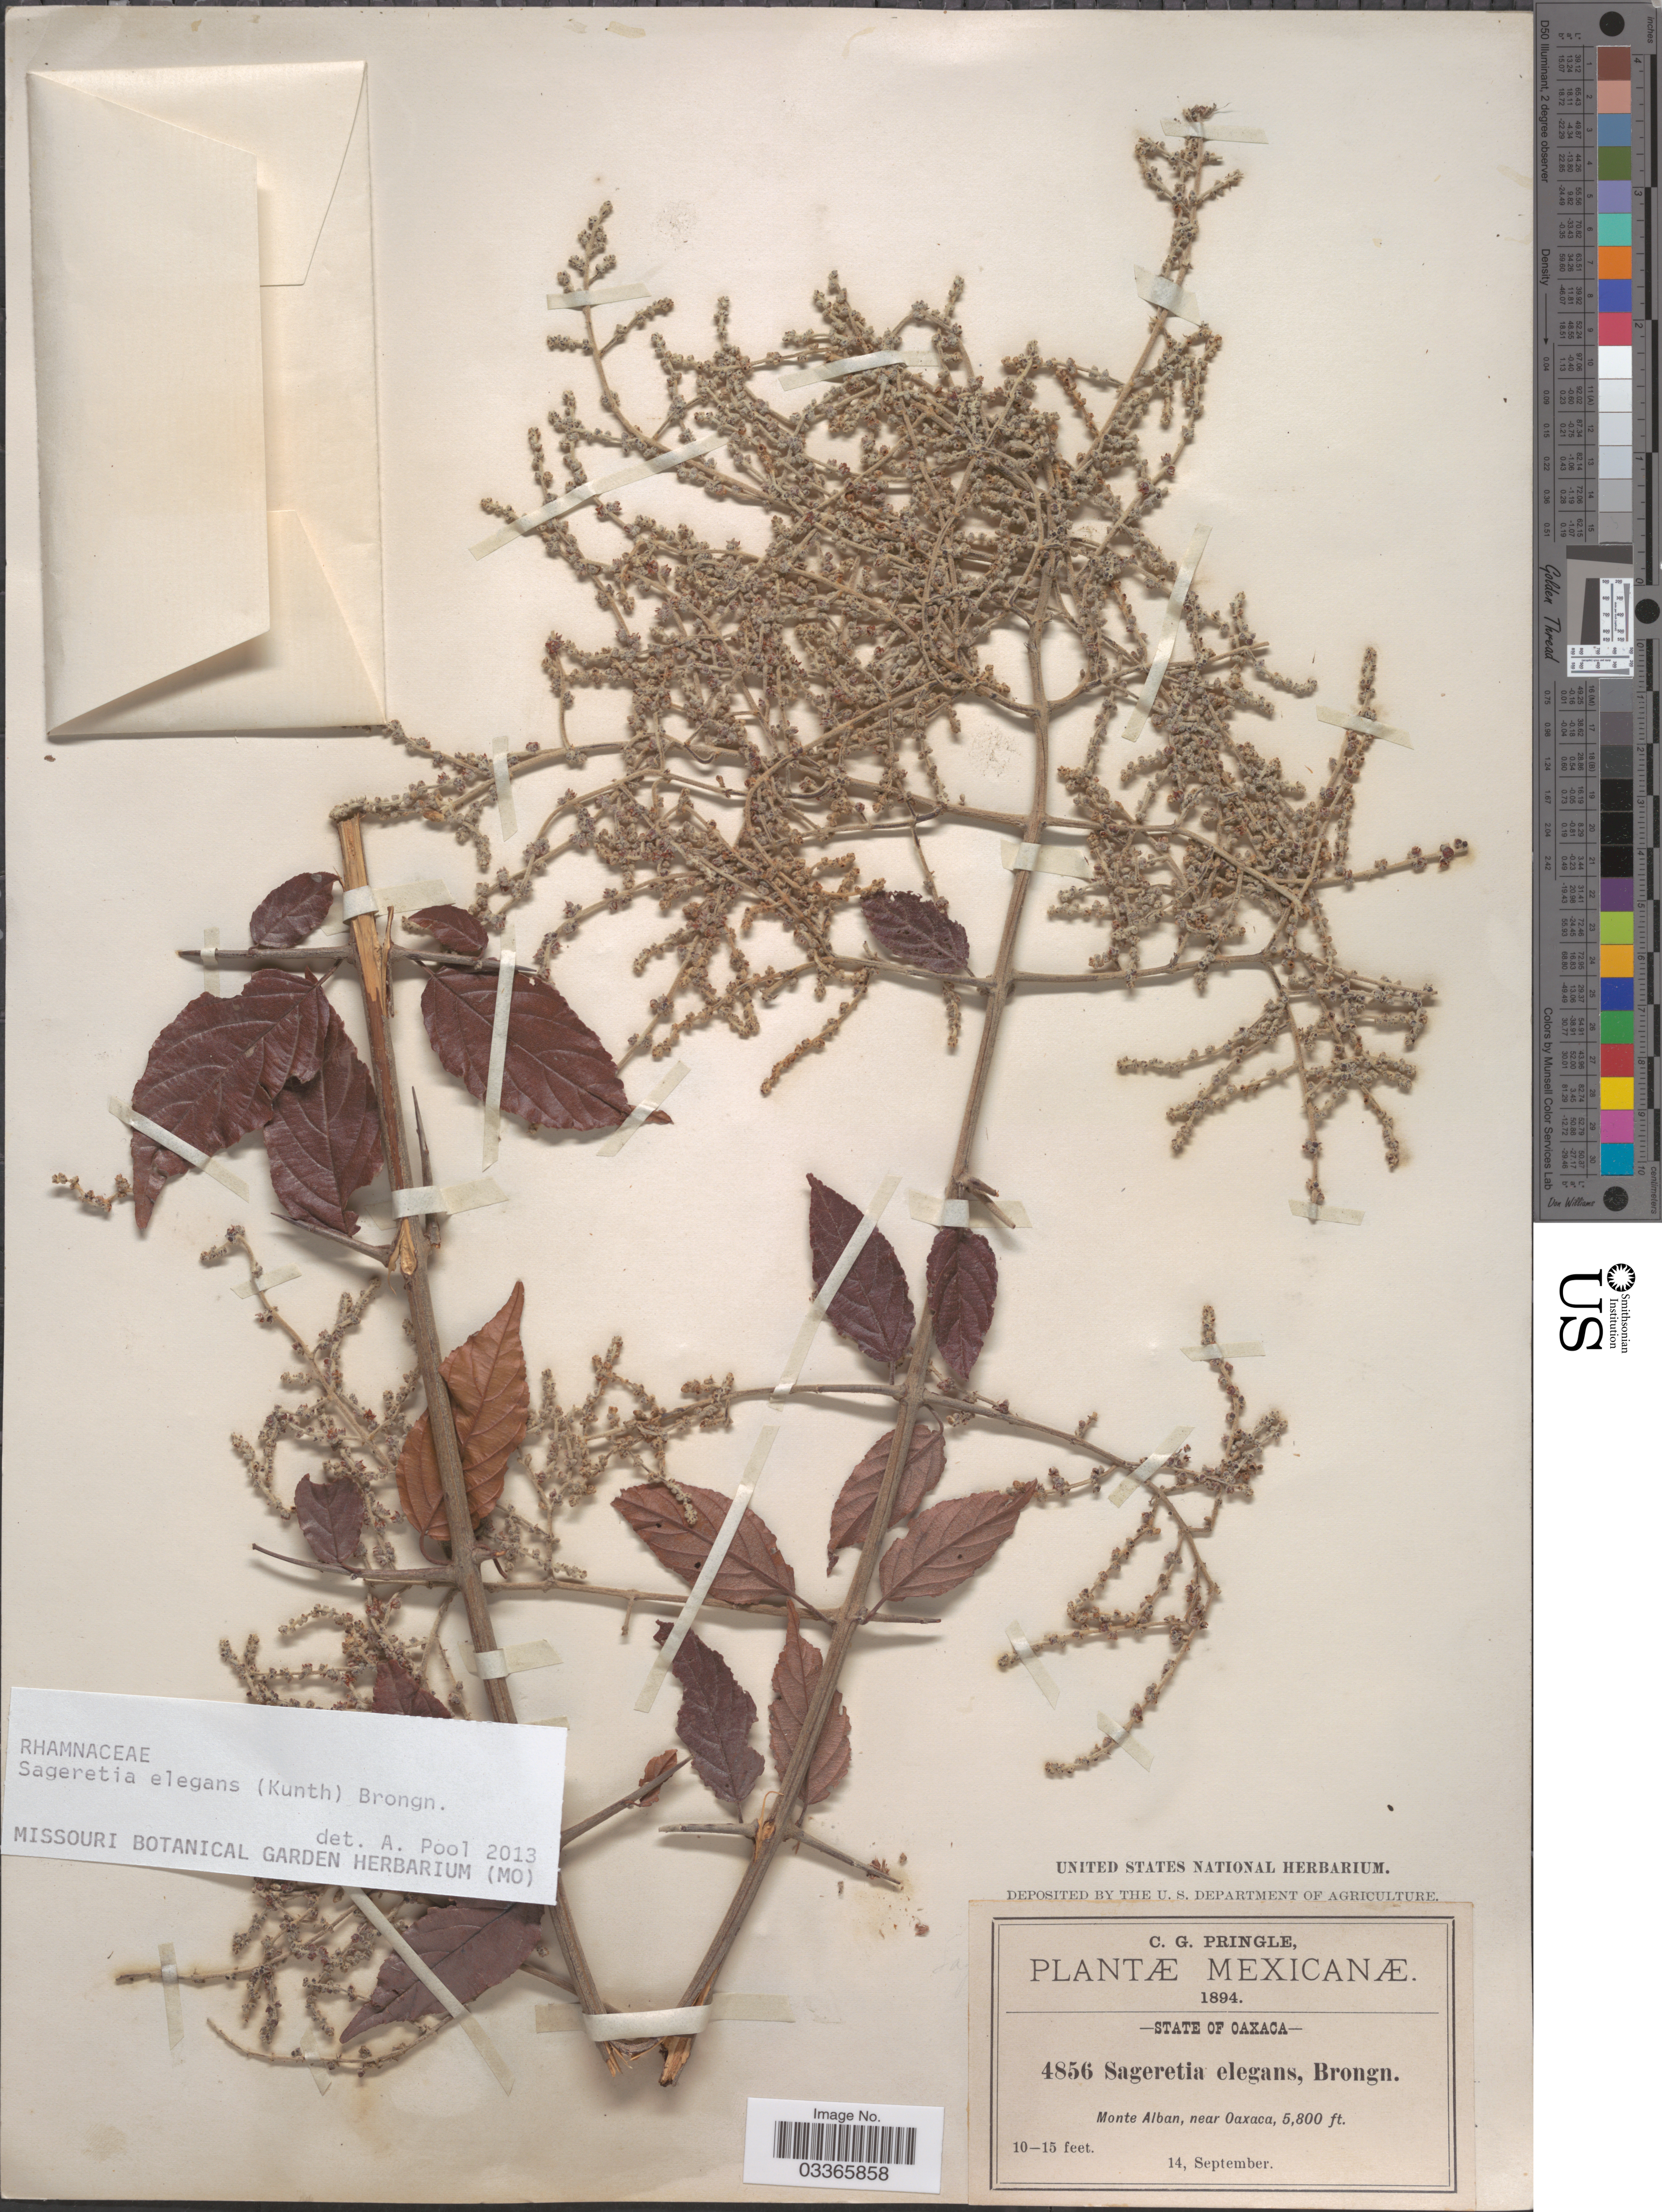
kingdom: Plantae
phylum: Tracheophyta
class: Magnoliopsida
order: Rosales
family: Rhamnaceae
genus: Sageretia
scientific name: Sageretia elegans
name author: (Kunth) Brongn.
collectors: C. G. Pringle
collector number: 4856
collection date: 1894-09-14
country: Mexico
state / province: Oaxaca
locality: Monte Alban, near Oaxaca.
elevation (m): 1768